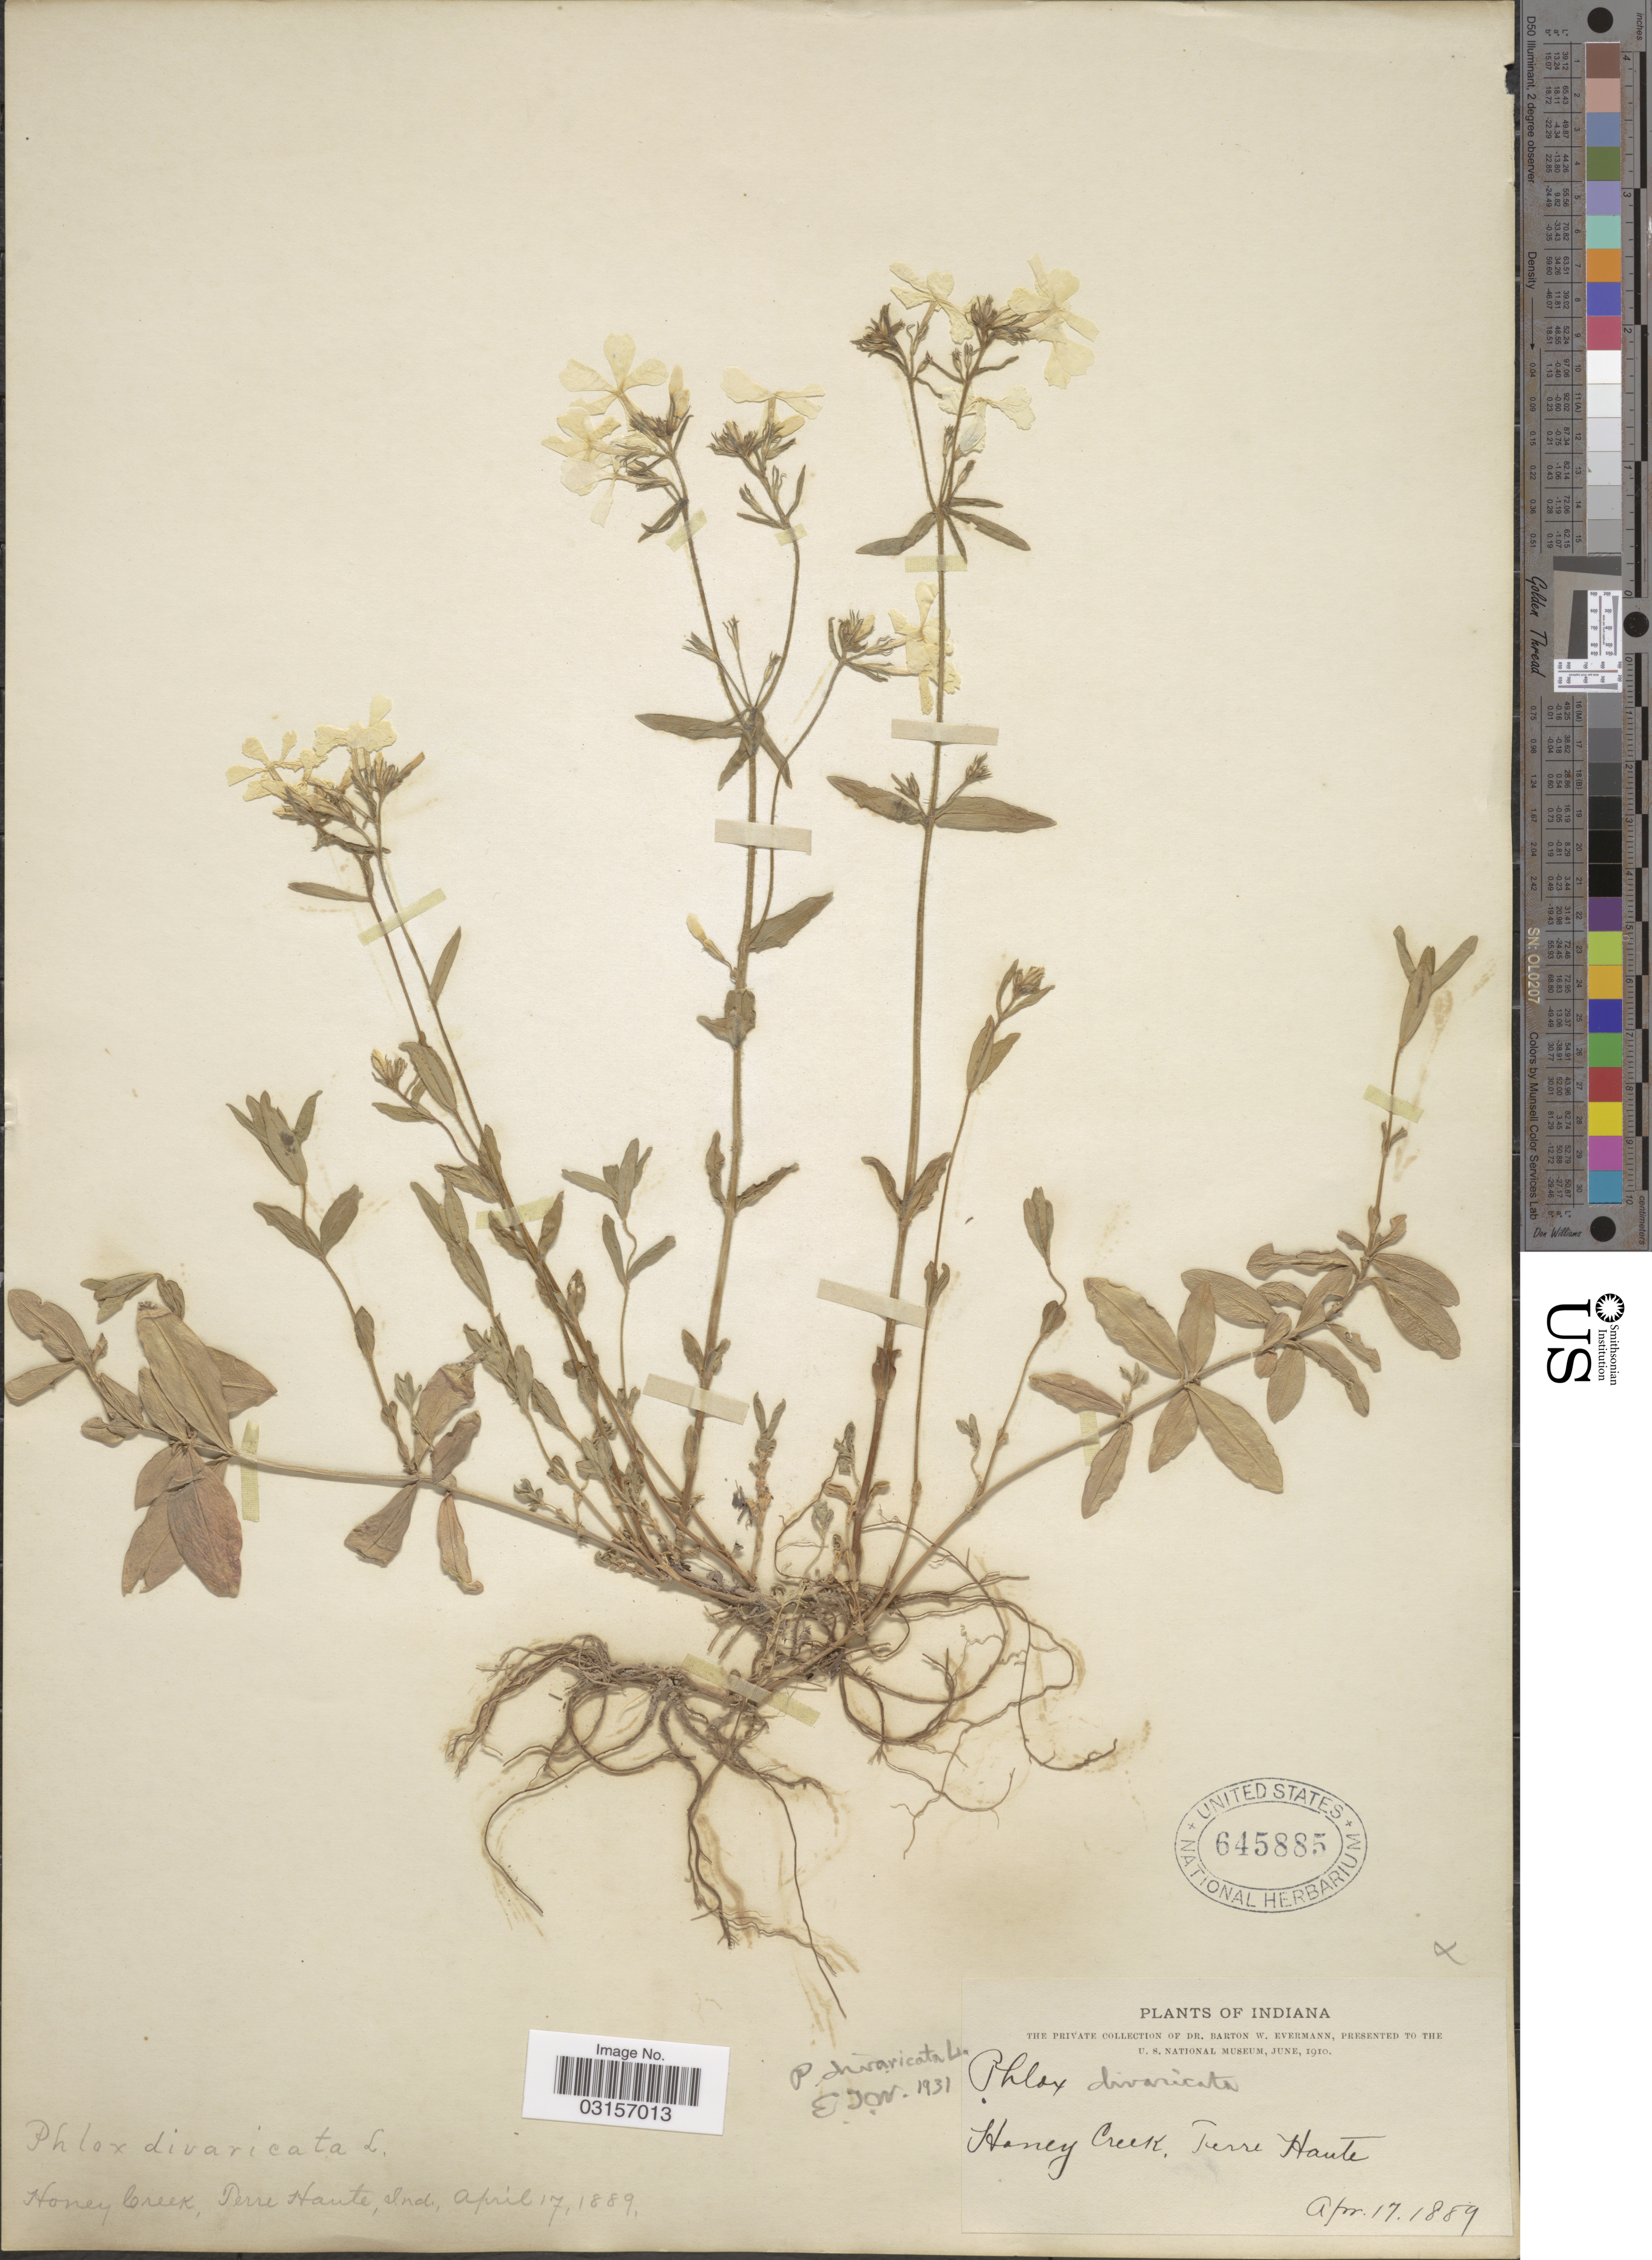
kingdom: Plantae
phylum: Tracheophyta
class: Magnoliopsida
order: Ericales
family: Polemoniaceae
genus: Phlox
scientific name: Phlox divaricata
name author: L.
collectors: B. W. Evermann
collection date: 1889-04-17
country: United States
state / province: Indiana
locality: Honey Creek, Terre Haute.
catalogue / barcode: US 645885